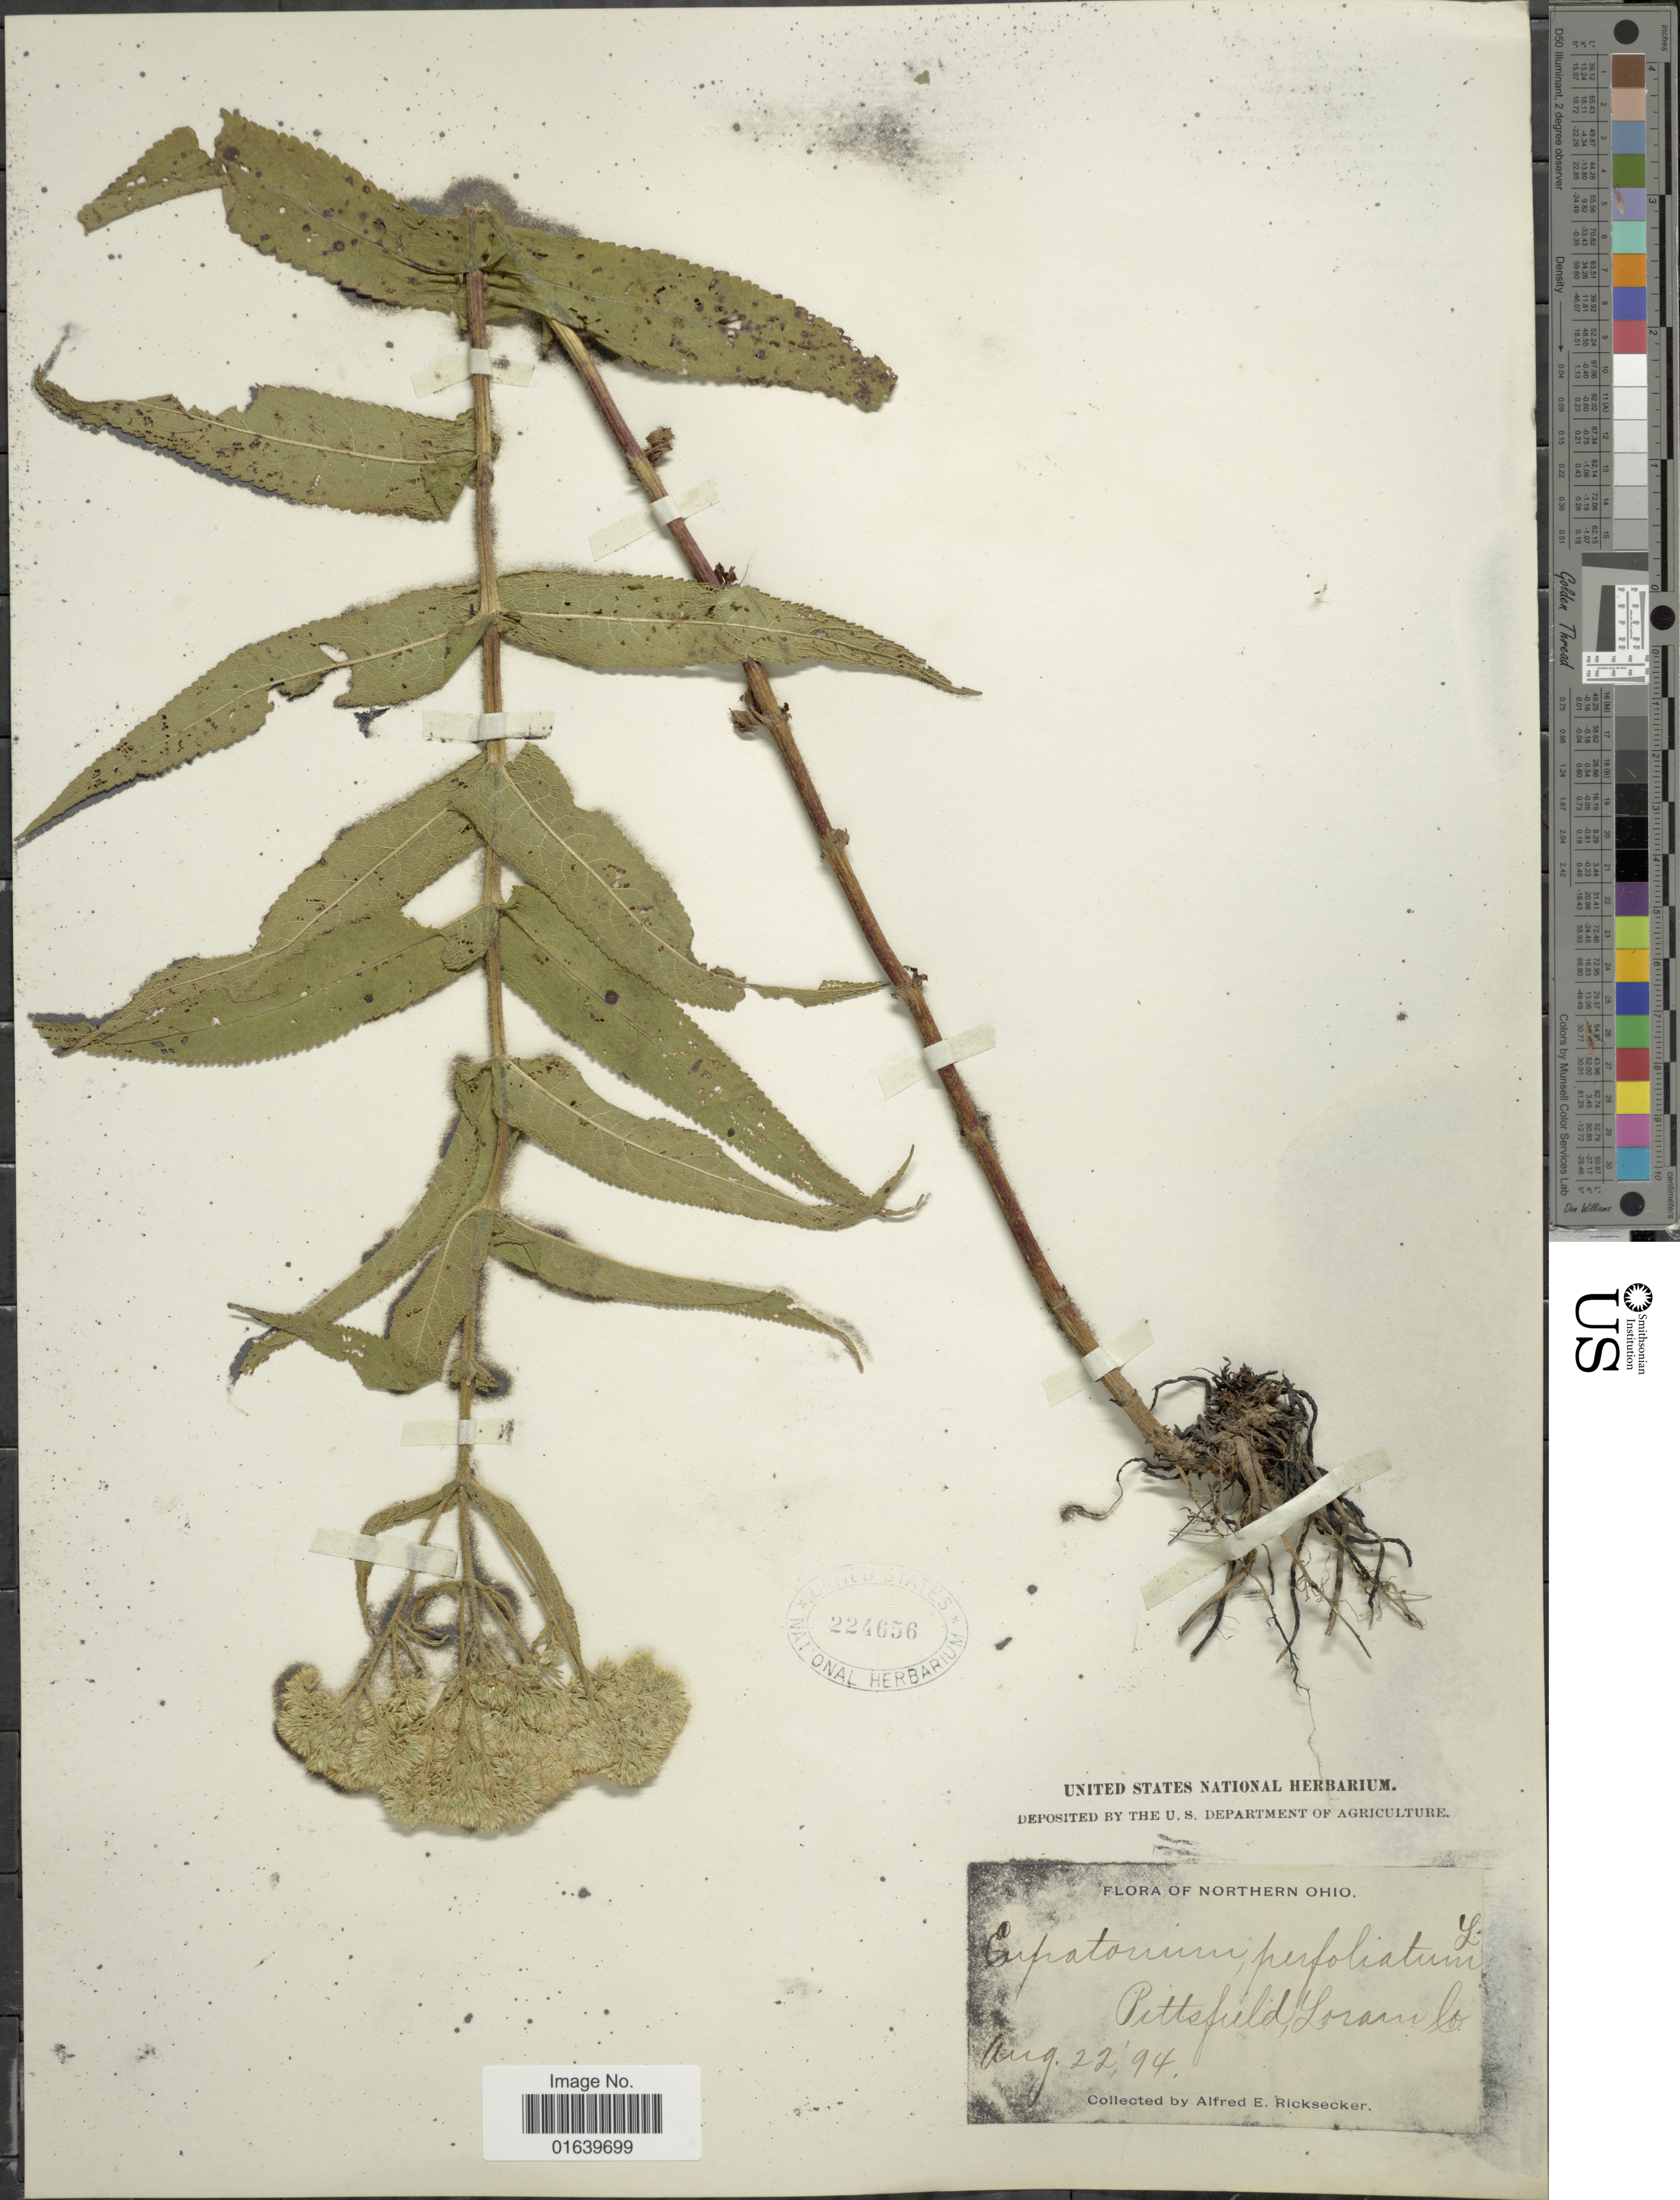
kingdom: Plantae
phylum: Tracheophyta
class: Magnoliopsida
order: Asterales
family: Asteraceae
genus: Eupatorium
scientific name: Eupatorium perfoliatum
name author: L.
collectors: A. E. Ricksecker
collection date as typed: Transcribed d/m/y: 22/8/94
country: United States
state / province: Ohio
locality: Northern Ohio, Pittsfield, Lorain Co.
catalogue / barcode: US 224656